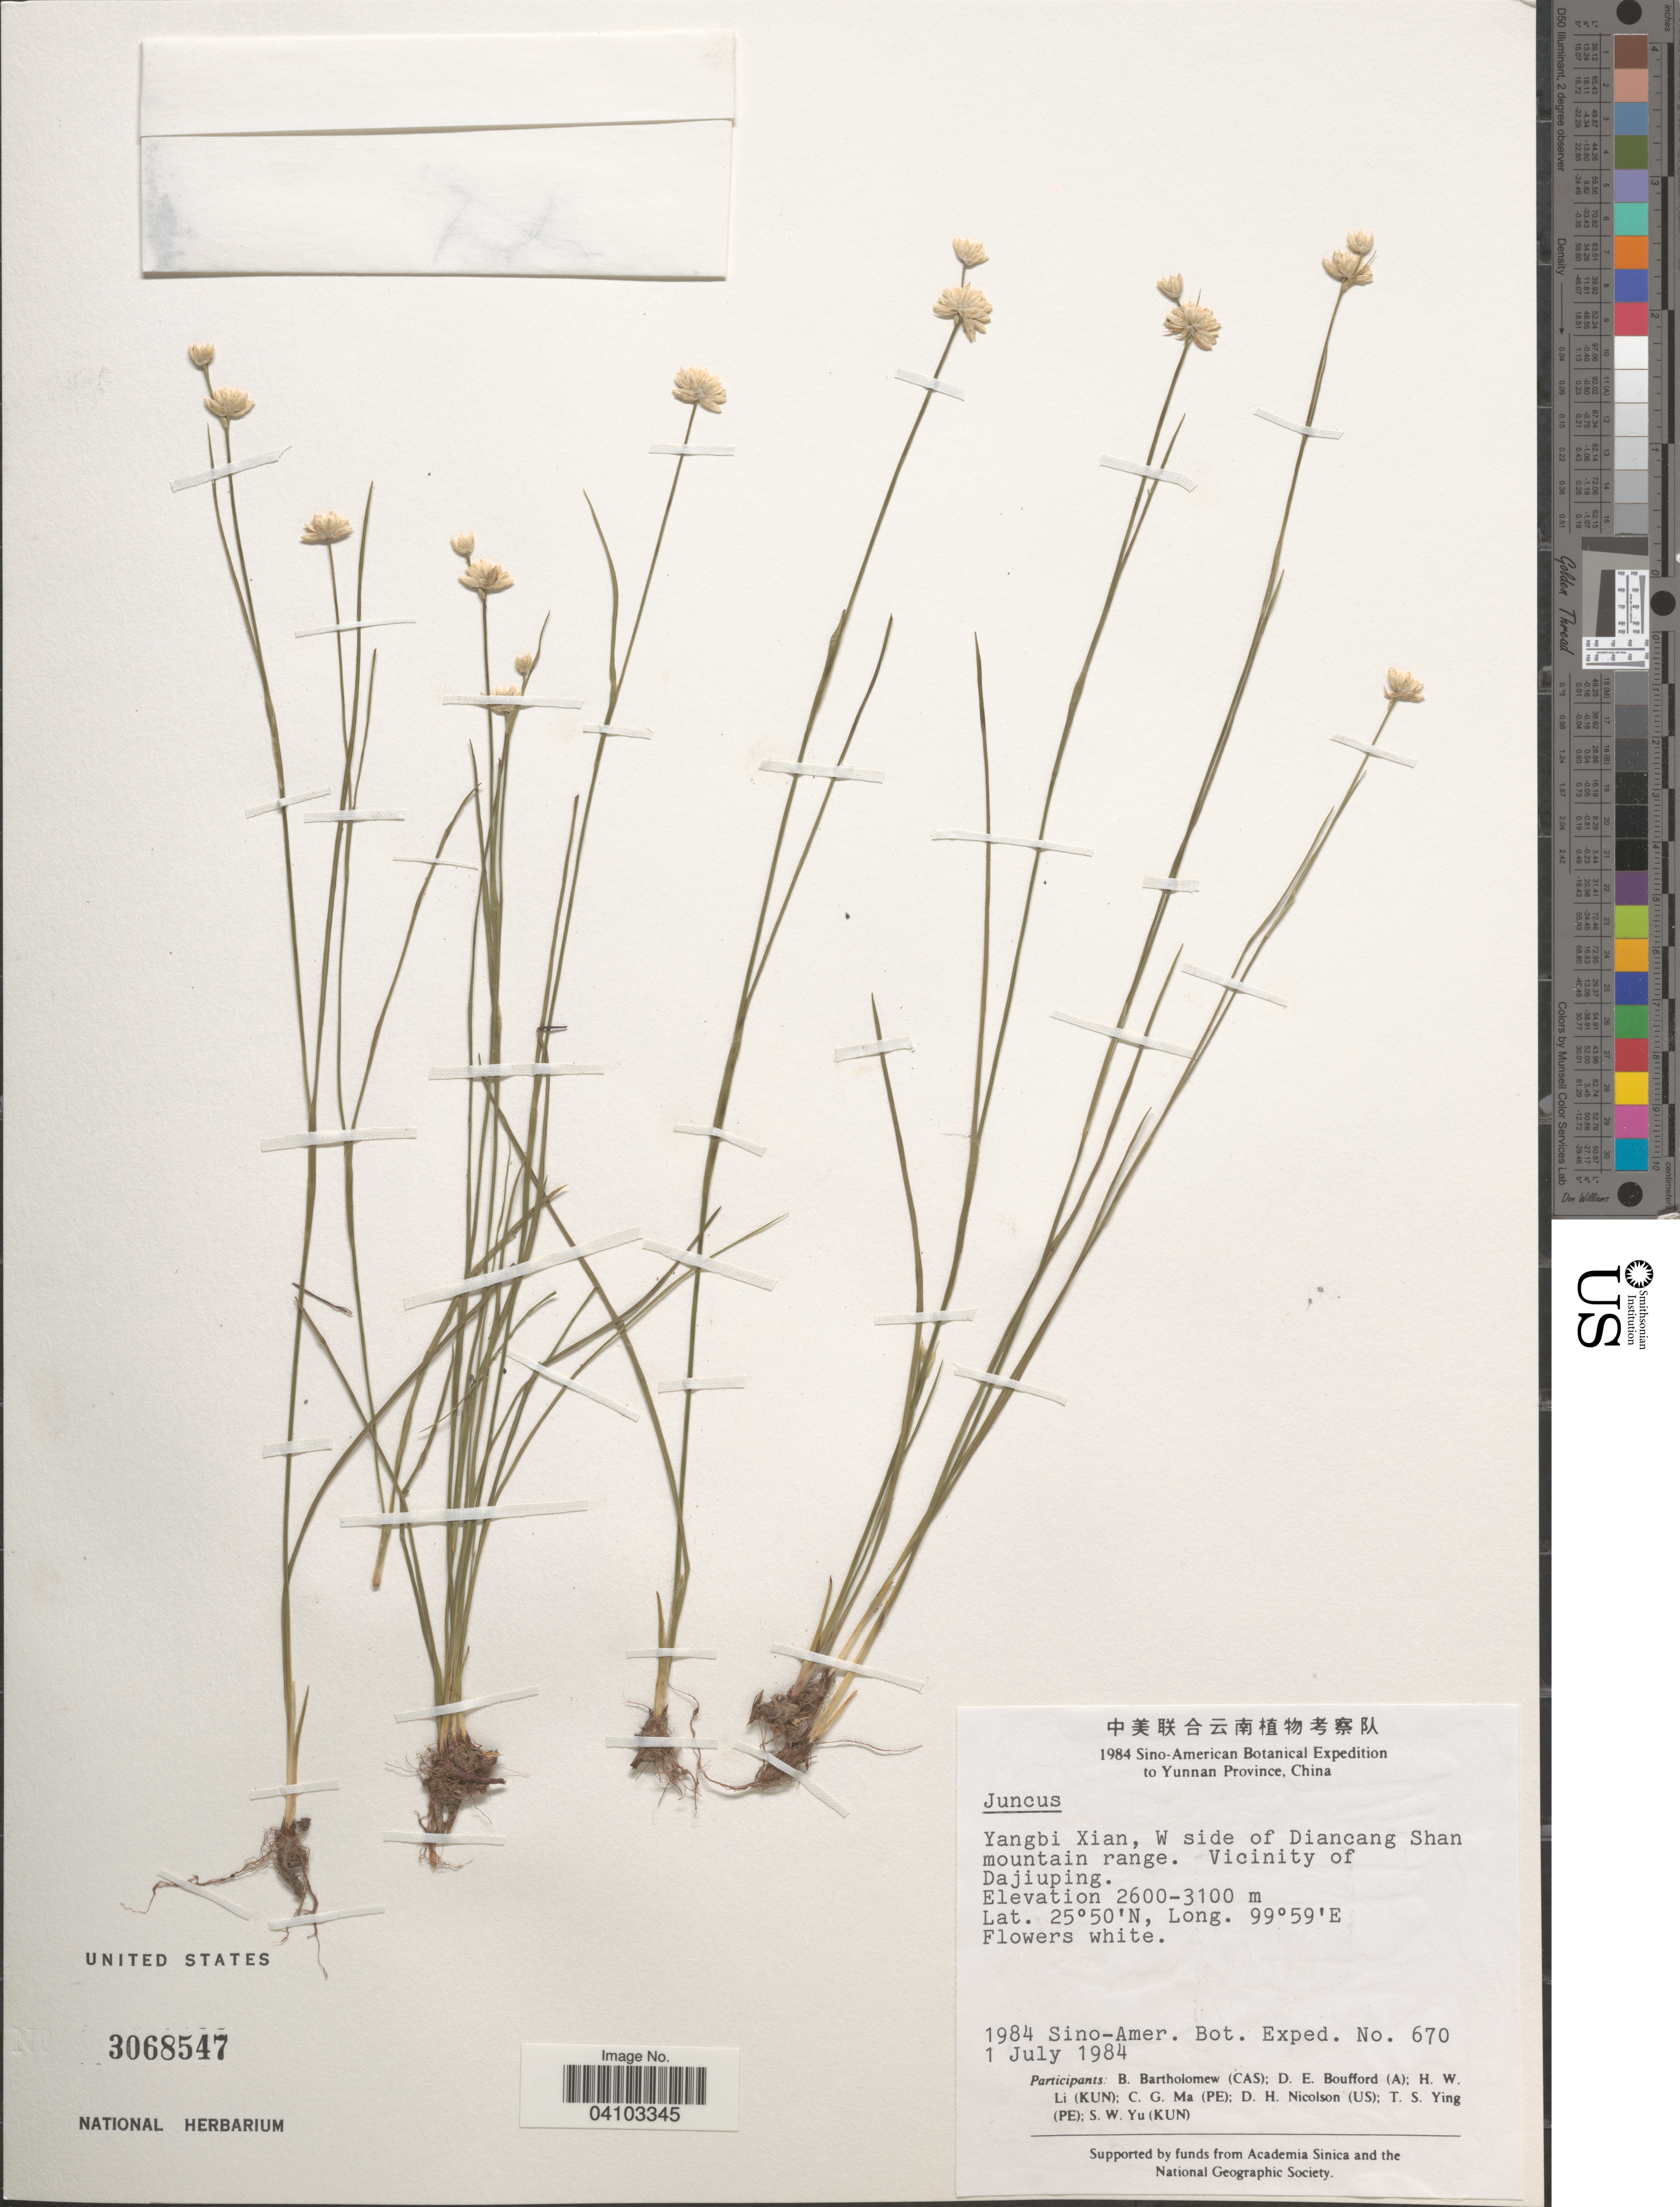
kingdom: Plantae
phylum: Tracheophyta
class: Liliopsida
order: Poales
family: Juncaceae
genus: Juncus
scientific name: Juncus sp.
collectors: B. Bartholomew, D. E. Boufford, H. W. Li, C. Ma & et al.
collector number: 670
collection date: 1984-07-01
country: China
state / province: Yunnan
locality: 1984 Sino-American Botanical Expedition to Yunnan Province, China. Yangbi Xian, W side of Diancang Shan mountain range. Vicinity of Dajiuping.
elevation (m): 2600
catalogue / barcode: US 3068547